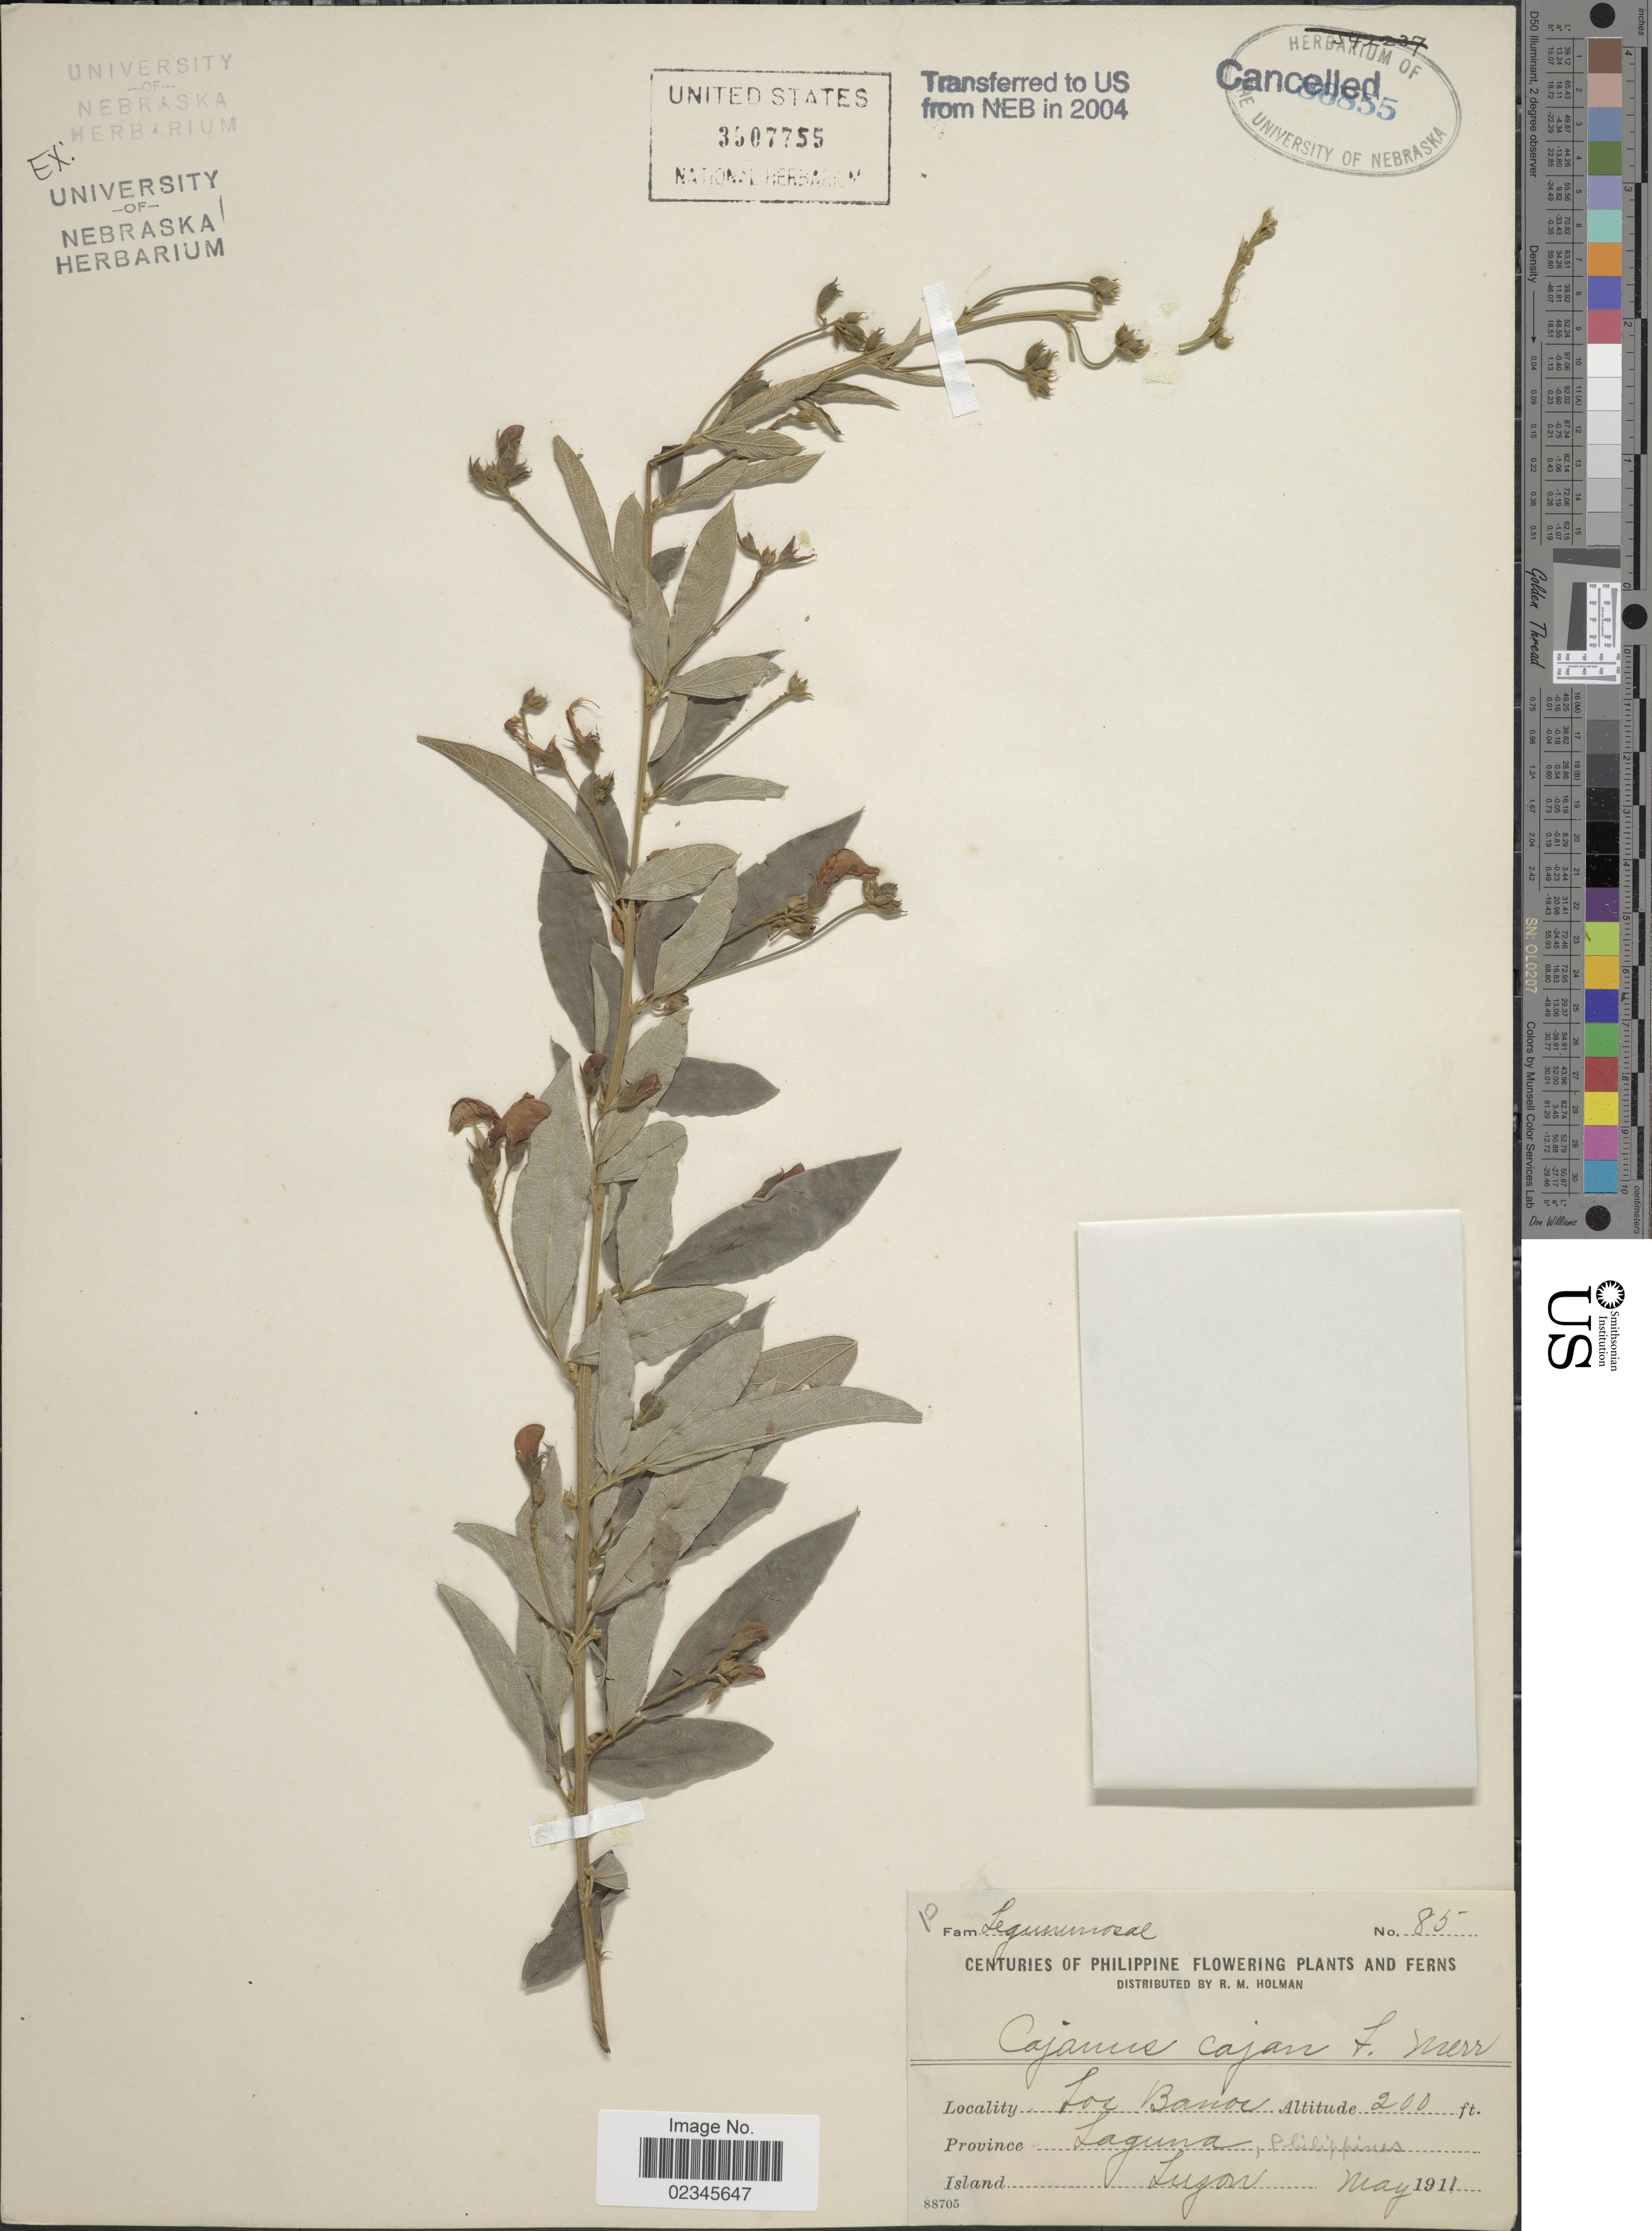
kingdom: Plantae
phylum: Tracheophyta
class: Magnoliopsida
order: Fabales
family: Fabaceae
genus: Cajanus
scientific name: Cajanus cajan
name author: (L.) Huth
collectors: R. Holman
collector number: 85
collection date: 1911-05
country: Philippines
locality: Los Banos, Province Laguna, Island Luzon.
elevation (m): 61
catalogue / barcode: US 3507755